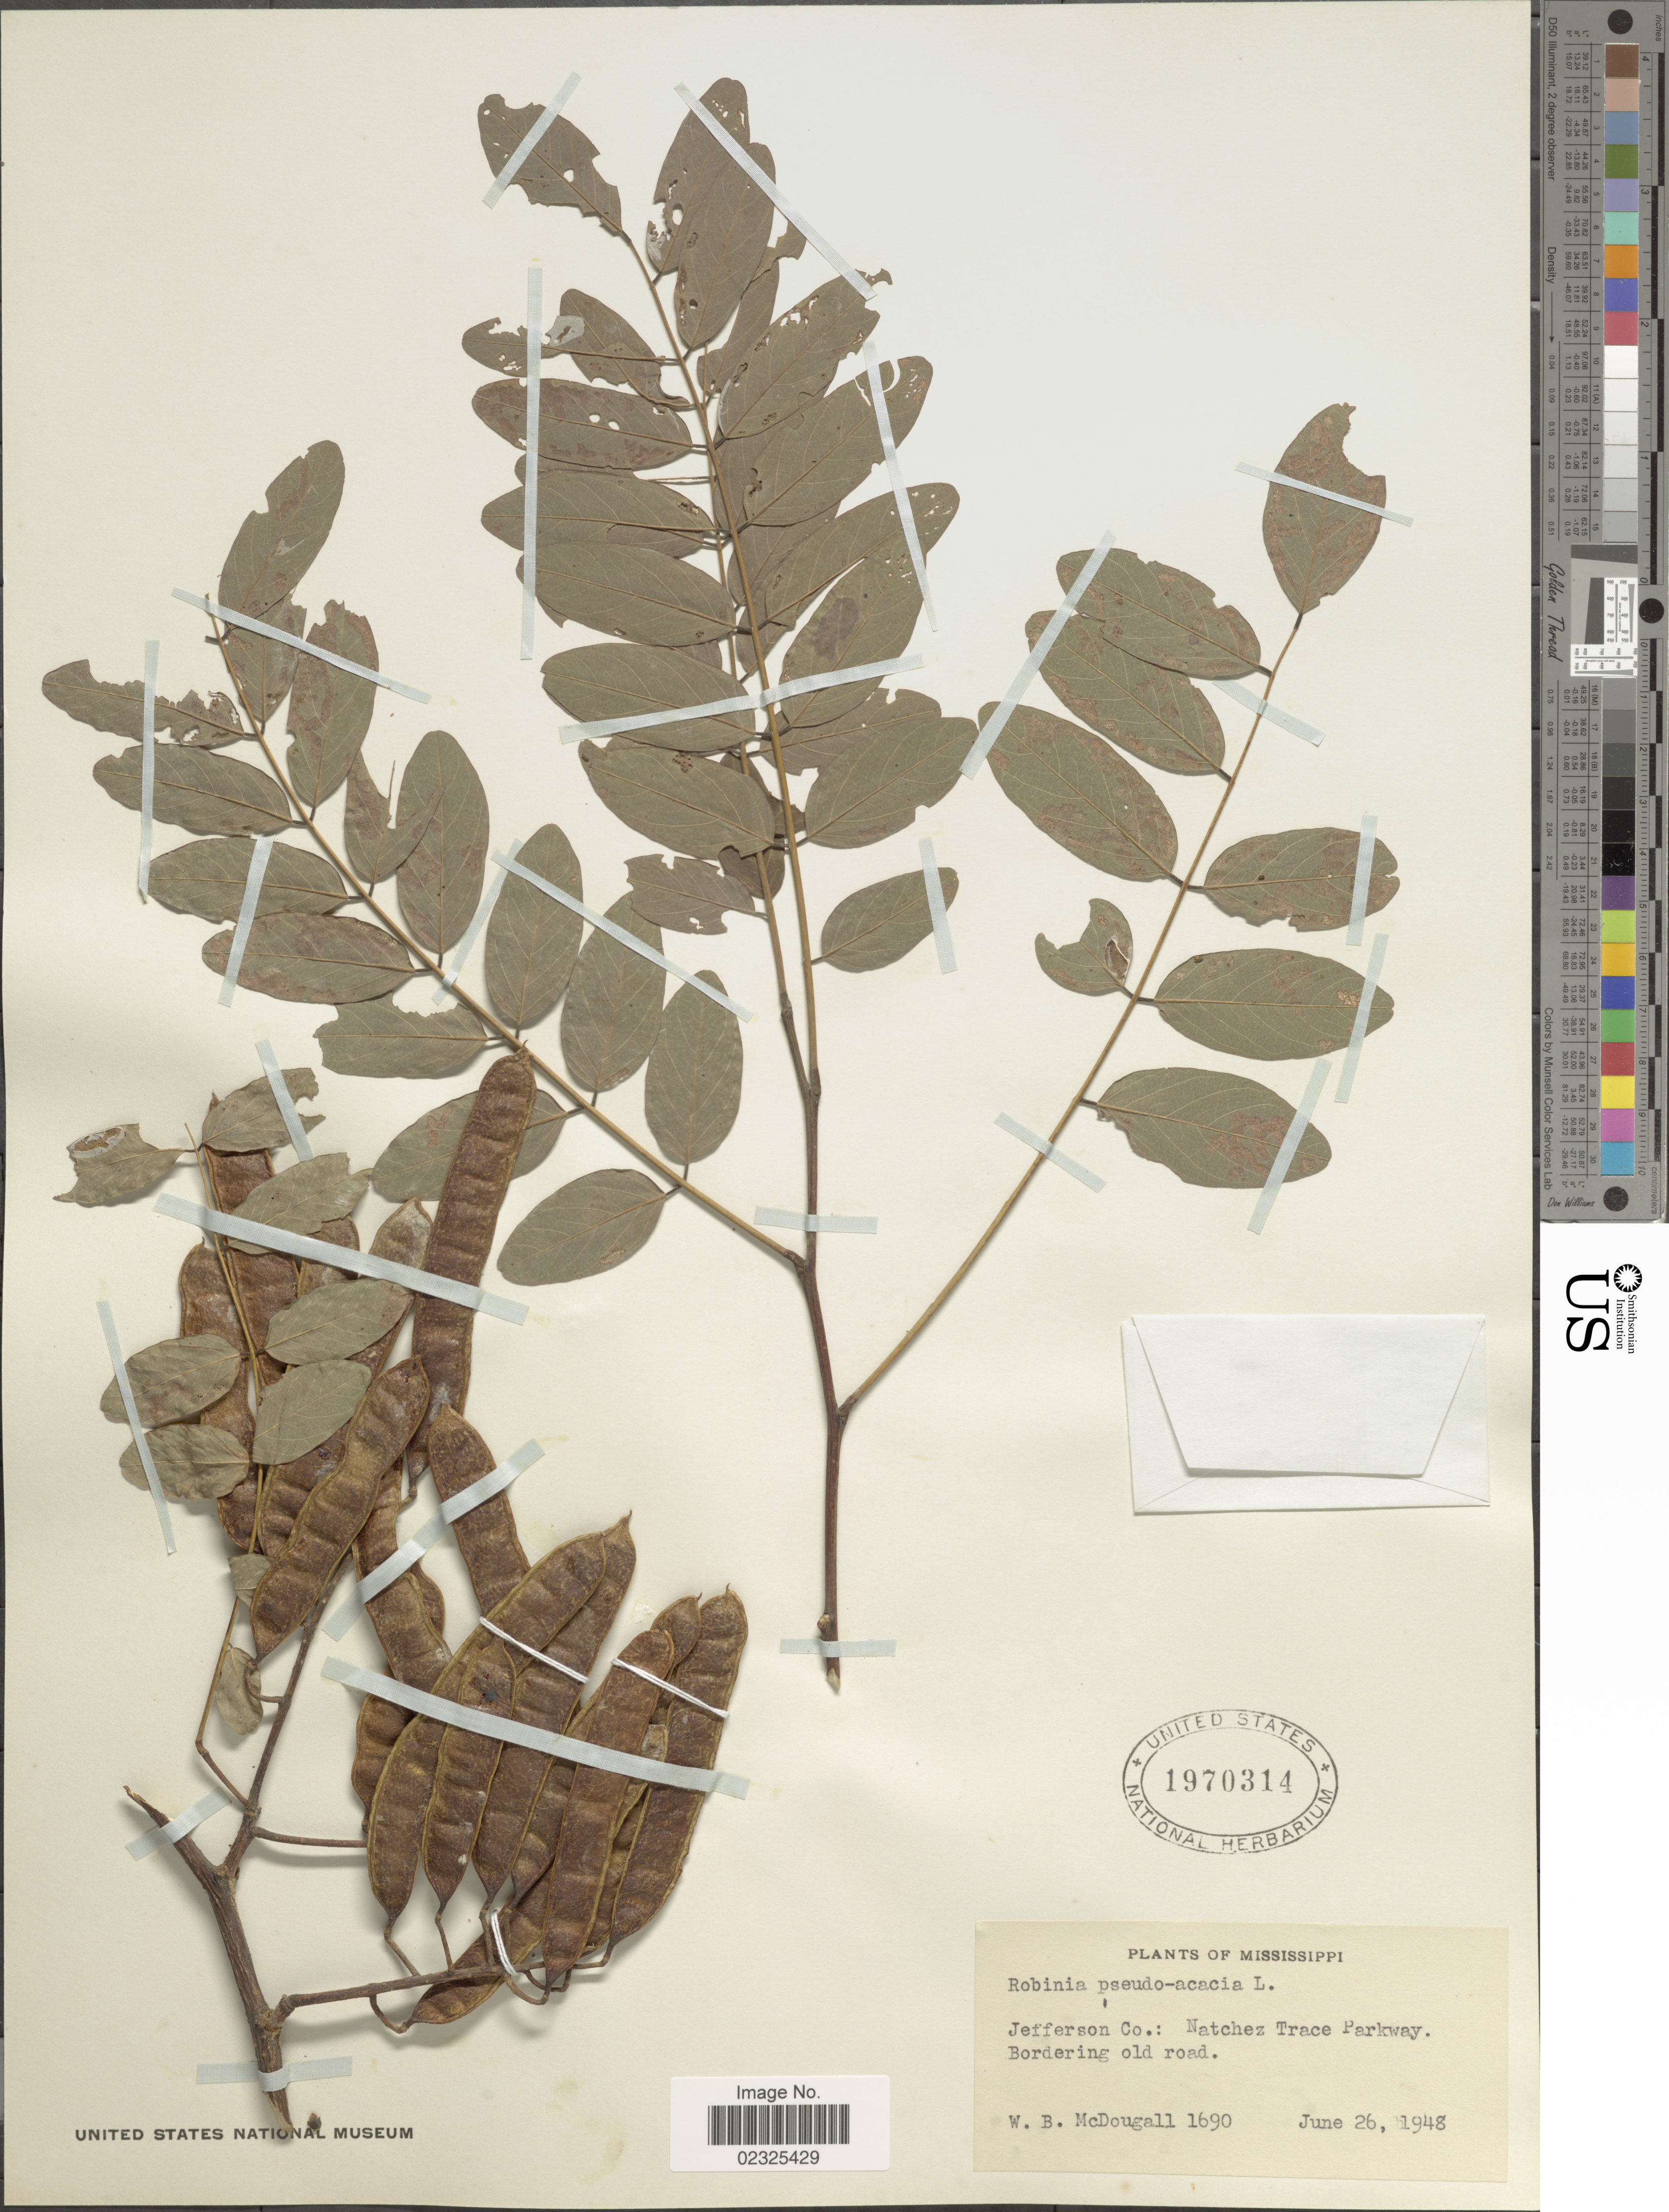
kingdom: Plantae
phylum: Tracheophyta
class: Magnoliopsida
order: Fabales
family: Fabaceae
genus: Robinia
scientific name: Robinia pseudoacacia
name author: L.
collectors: W. B. McDougall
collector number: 1690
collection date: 1948-06-26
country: United States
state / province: Mississippi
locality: Jefferson Co.: Natchez Trace Parkway, Bordering old road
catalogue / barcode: US 1970314